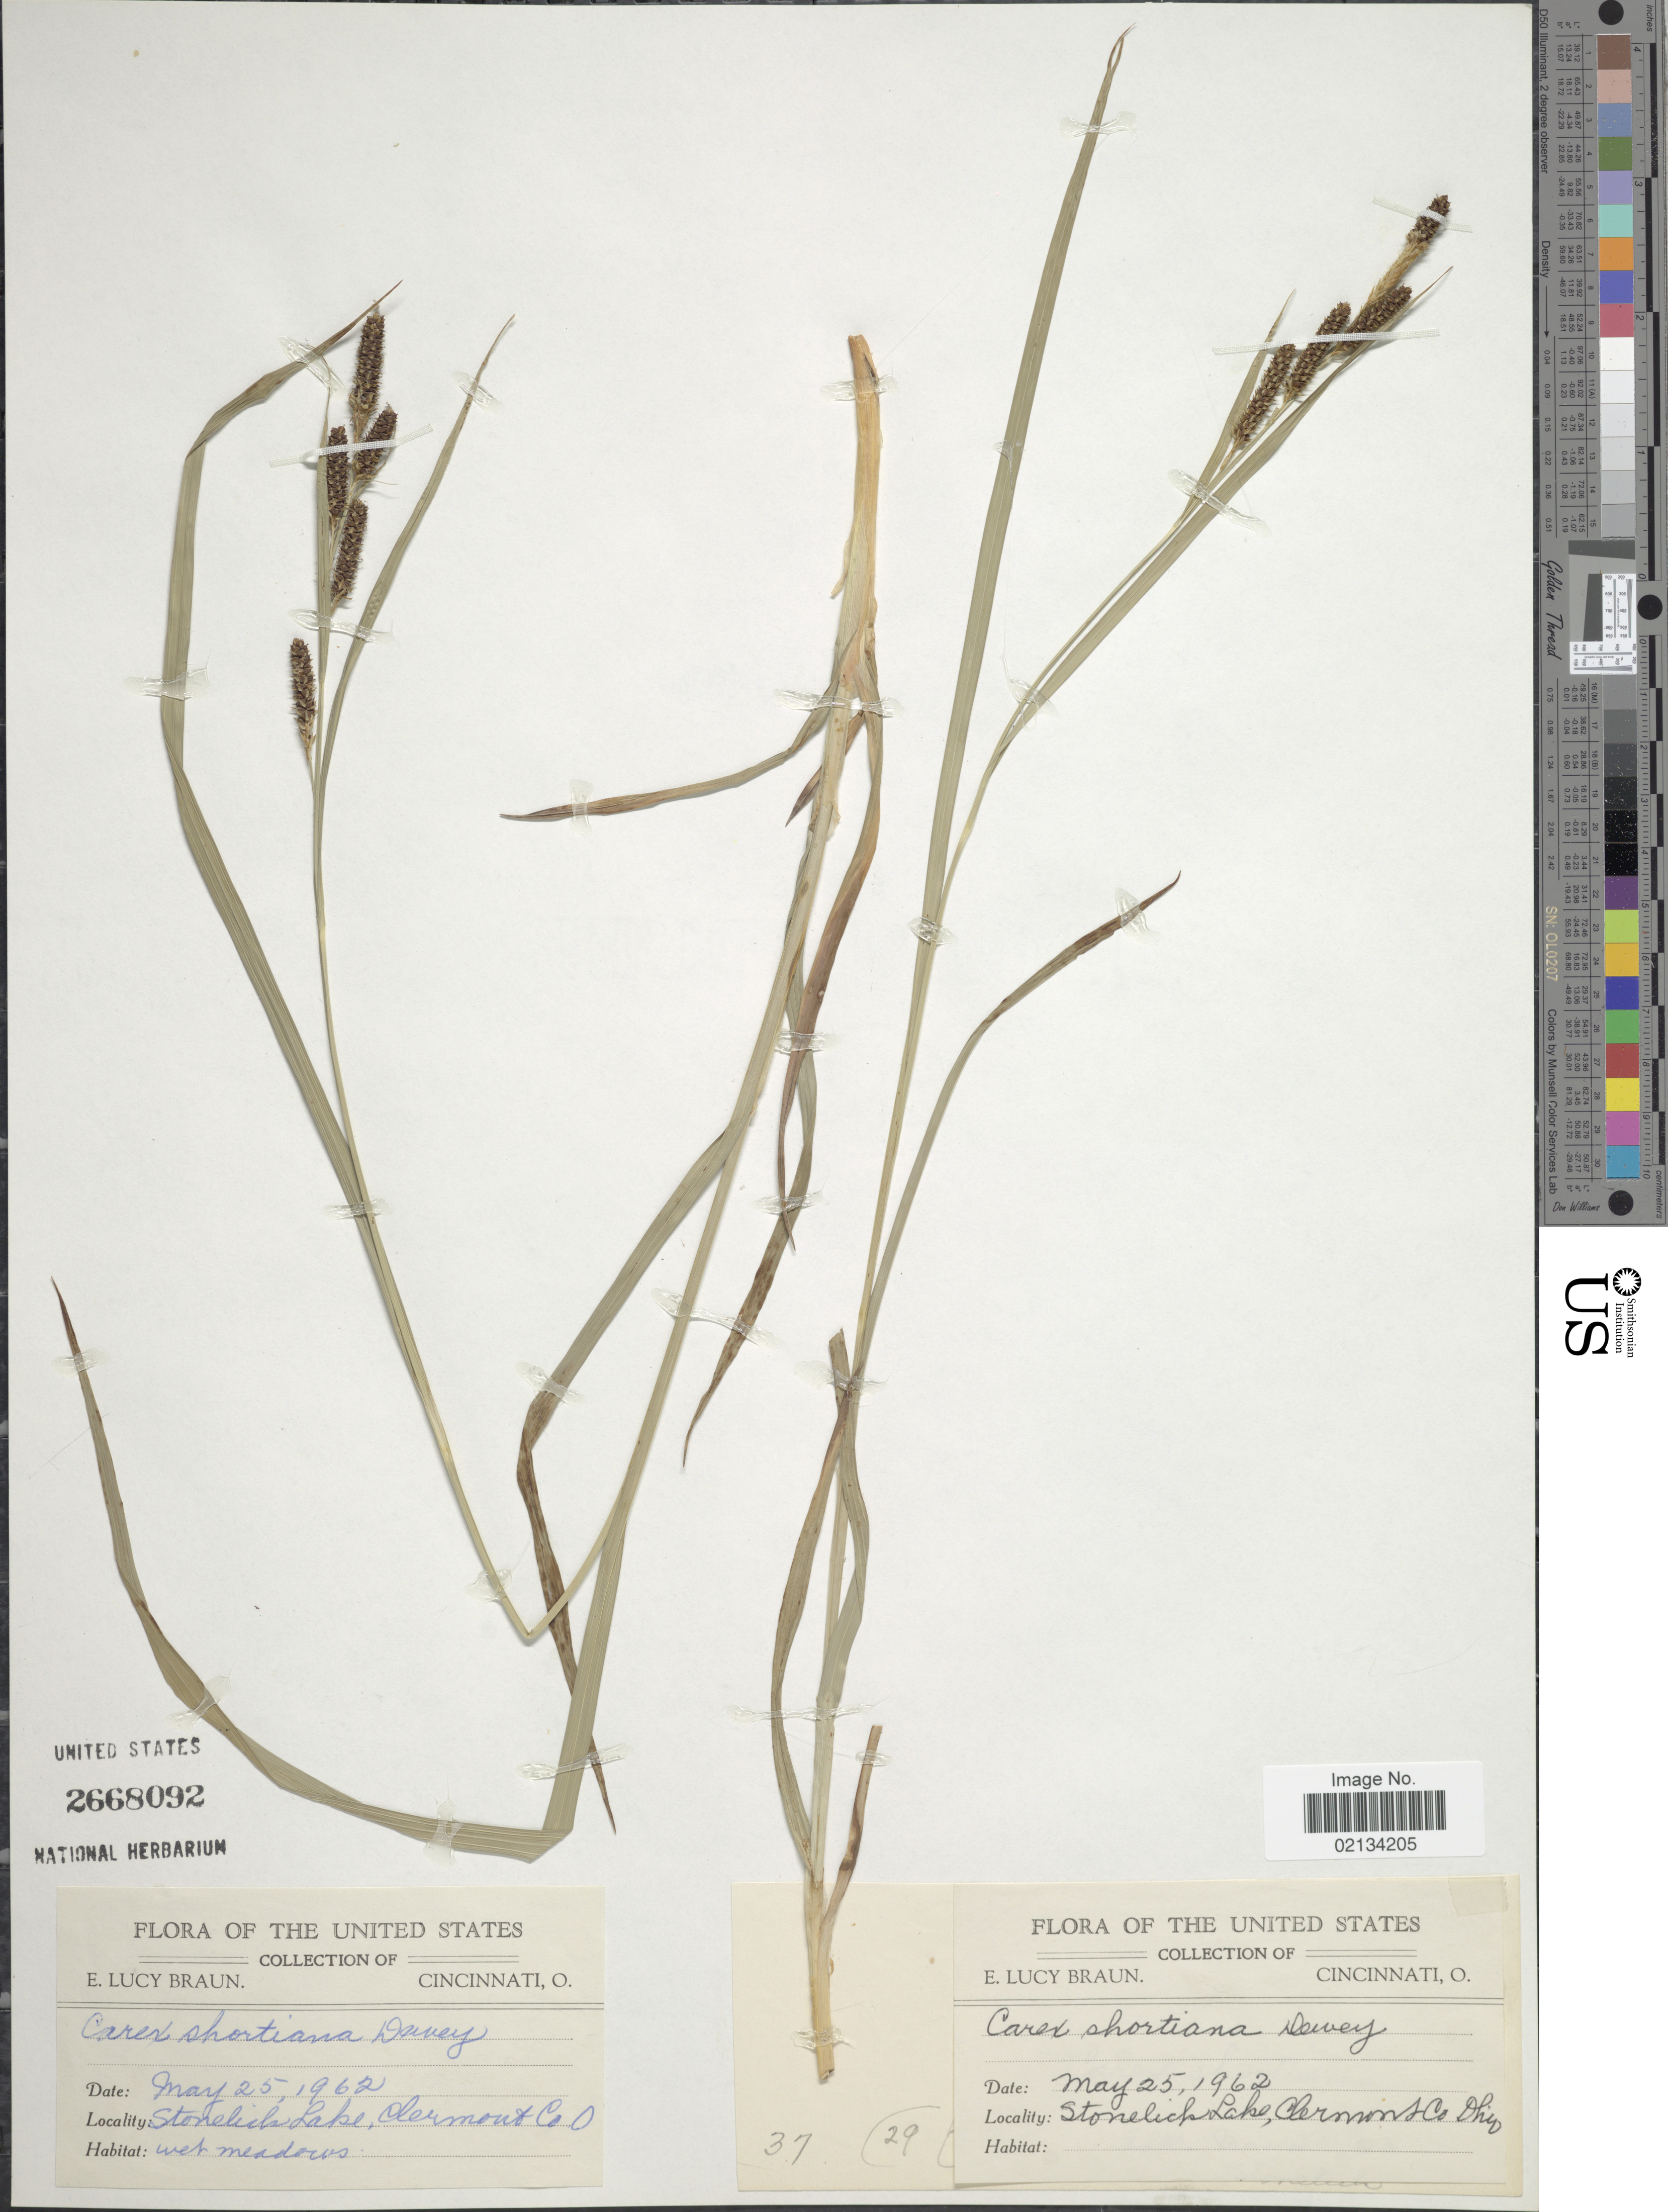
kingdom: Plantae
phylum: Tracheophyta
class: Liliopsida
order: Poales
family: Cyperaceae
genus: Carex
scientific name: Carex shortiana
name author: Dewey & Torr.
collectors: E. L. Braun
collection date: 1962-05-25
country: United States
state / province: Ohio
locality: Stonelick Lake, Clermont Co., wet meadows.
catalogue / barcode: US 2668092